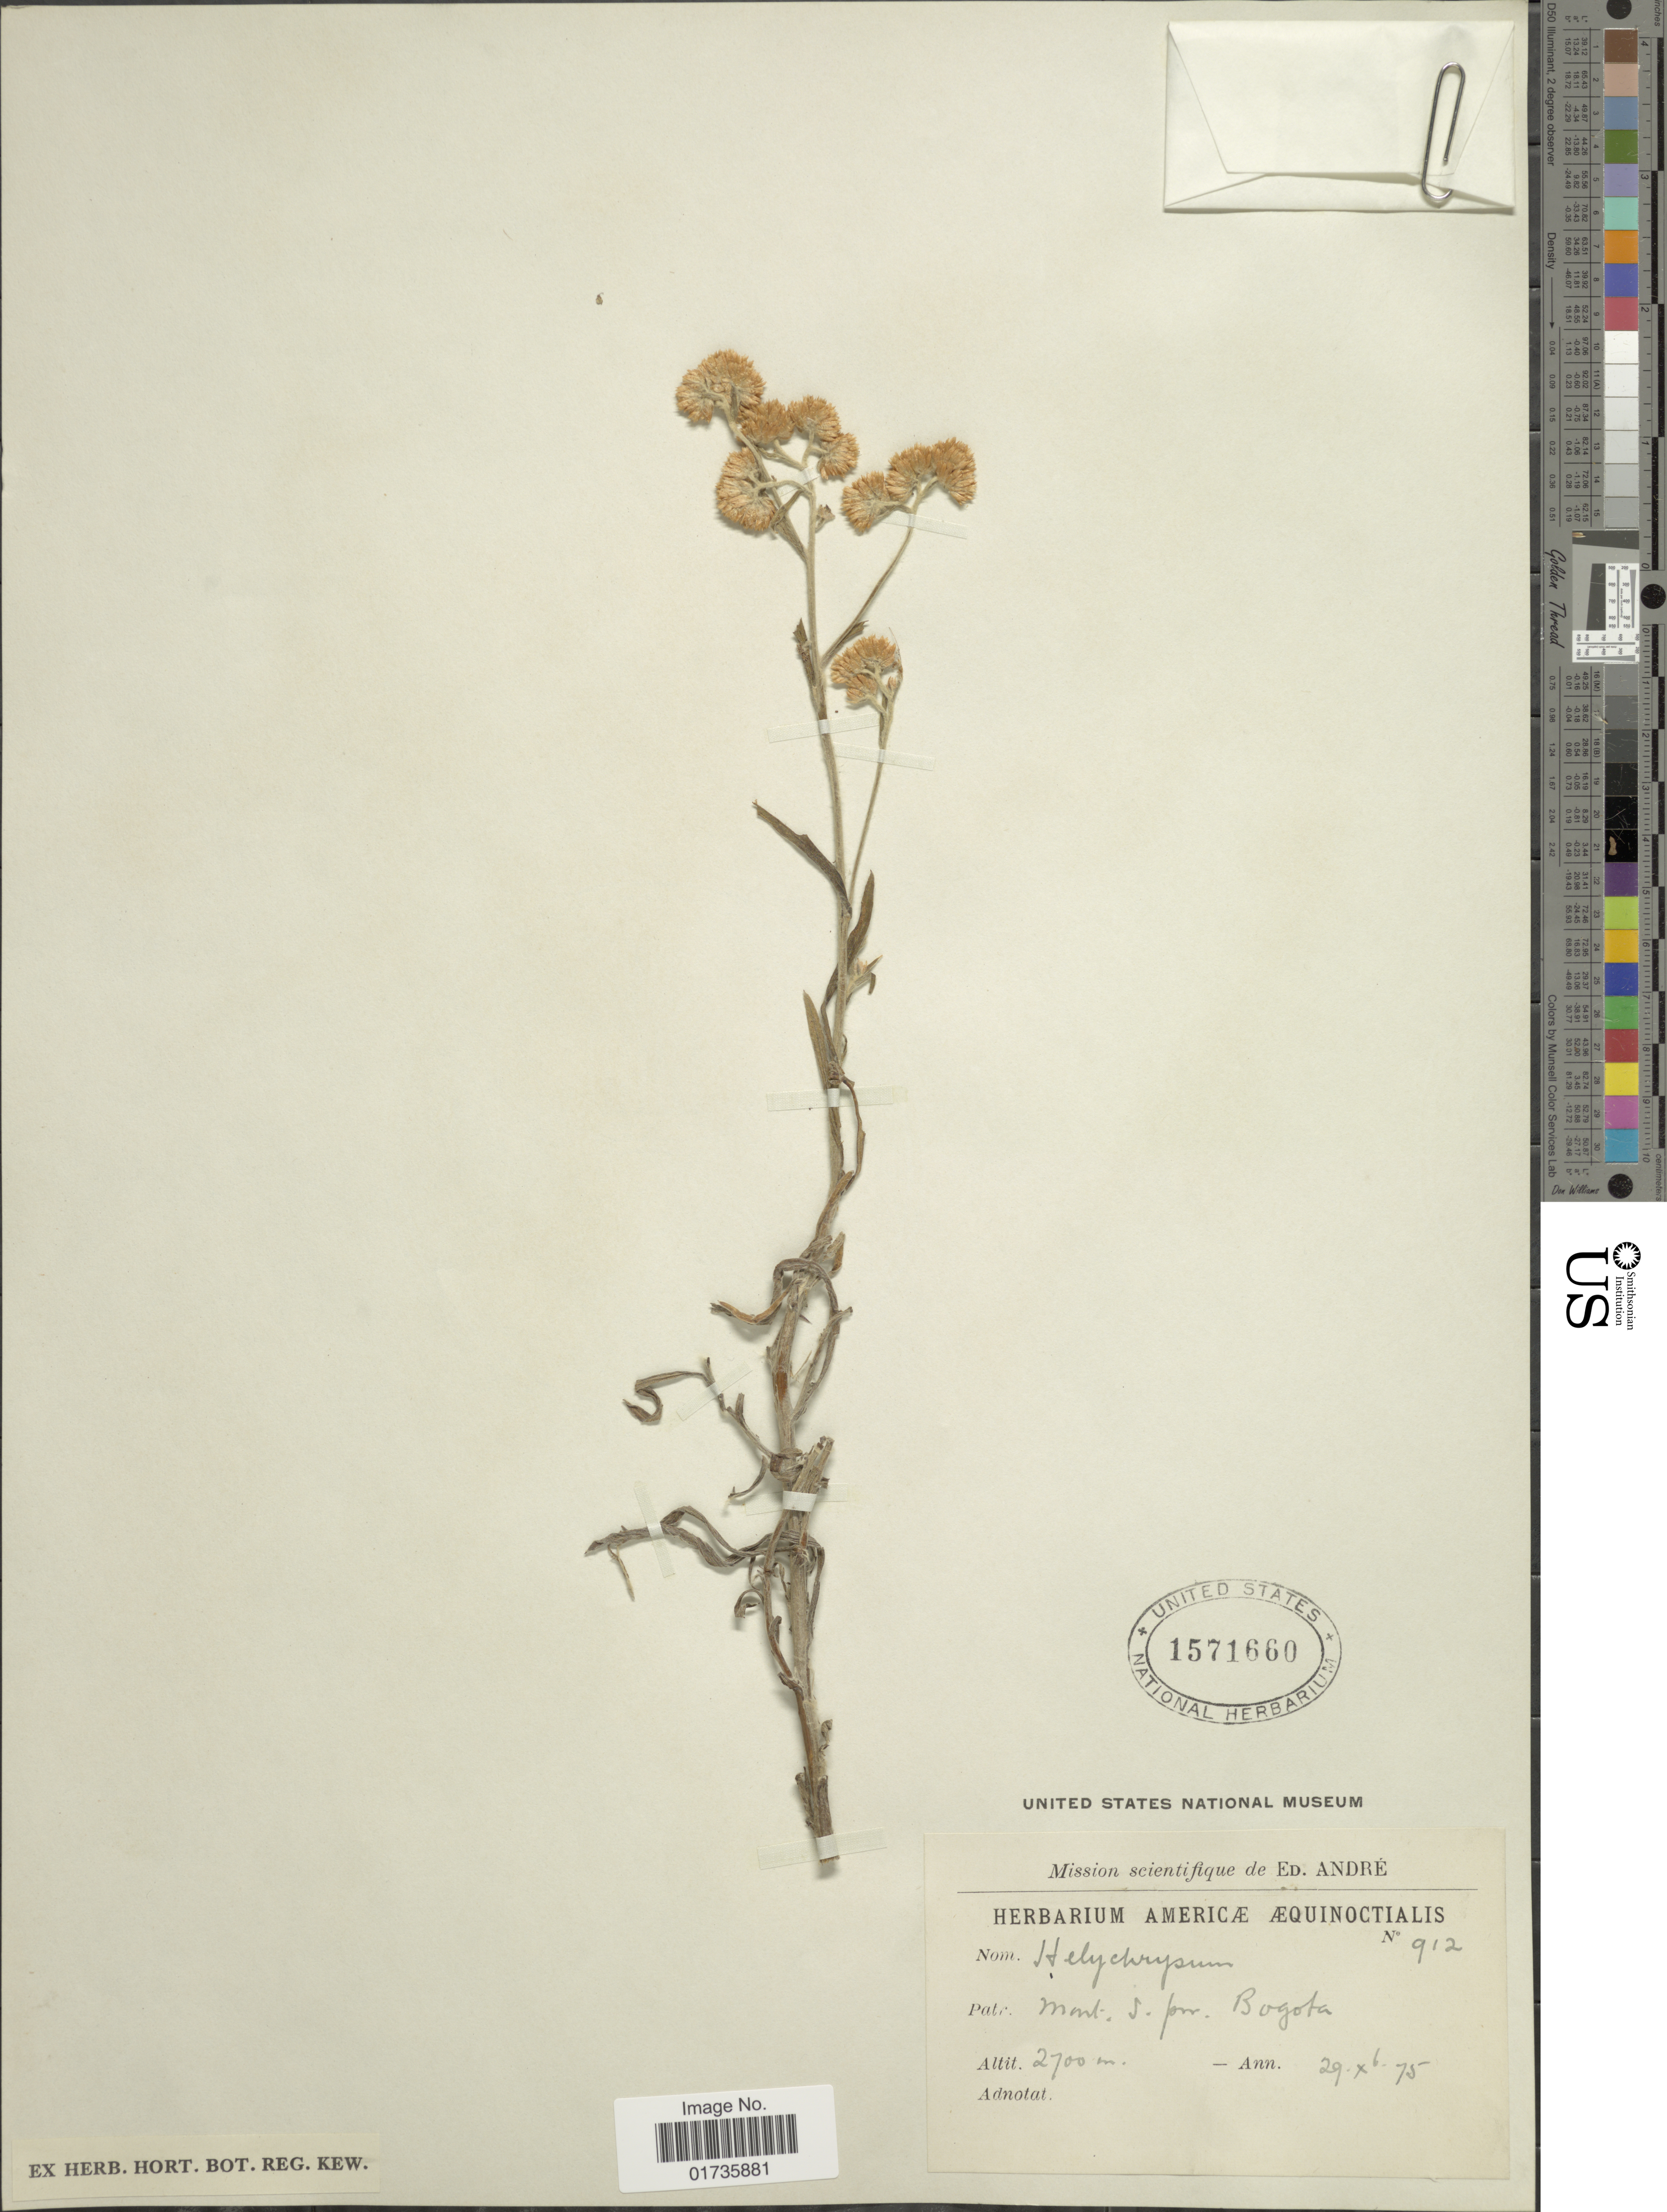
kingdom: Plantae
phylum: Tracheophyta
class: Magnoliopsida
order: Asterales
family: Asteraceae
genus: Achyrocline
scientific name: Achyrocline satureioides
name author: (Lam.) DC.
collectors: E. Andre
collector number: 912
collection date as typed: Transcribed d/m/y: 29/10/75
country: Colombia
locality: Mont S. prov. Bogota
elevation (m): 2700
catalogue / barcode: US 1571660